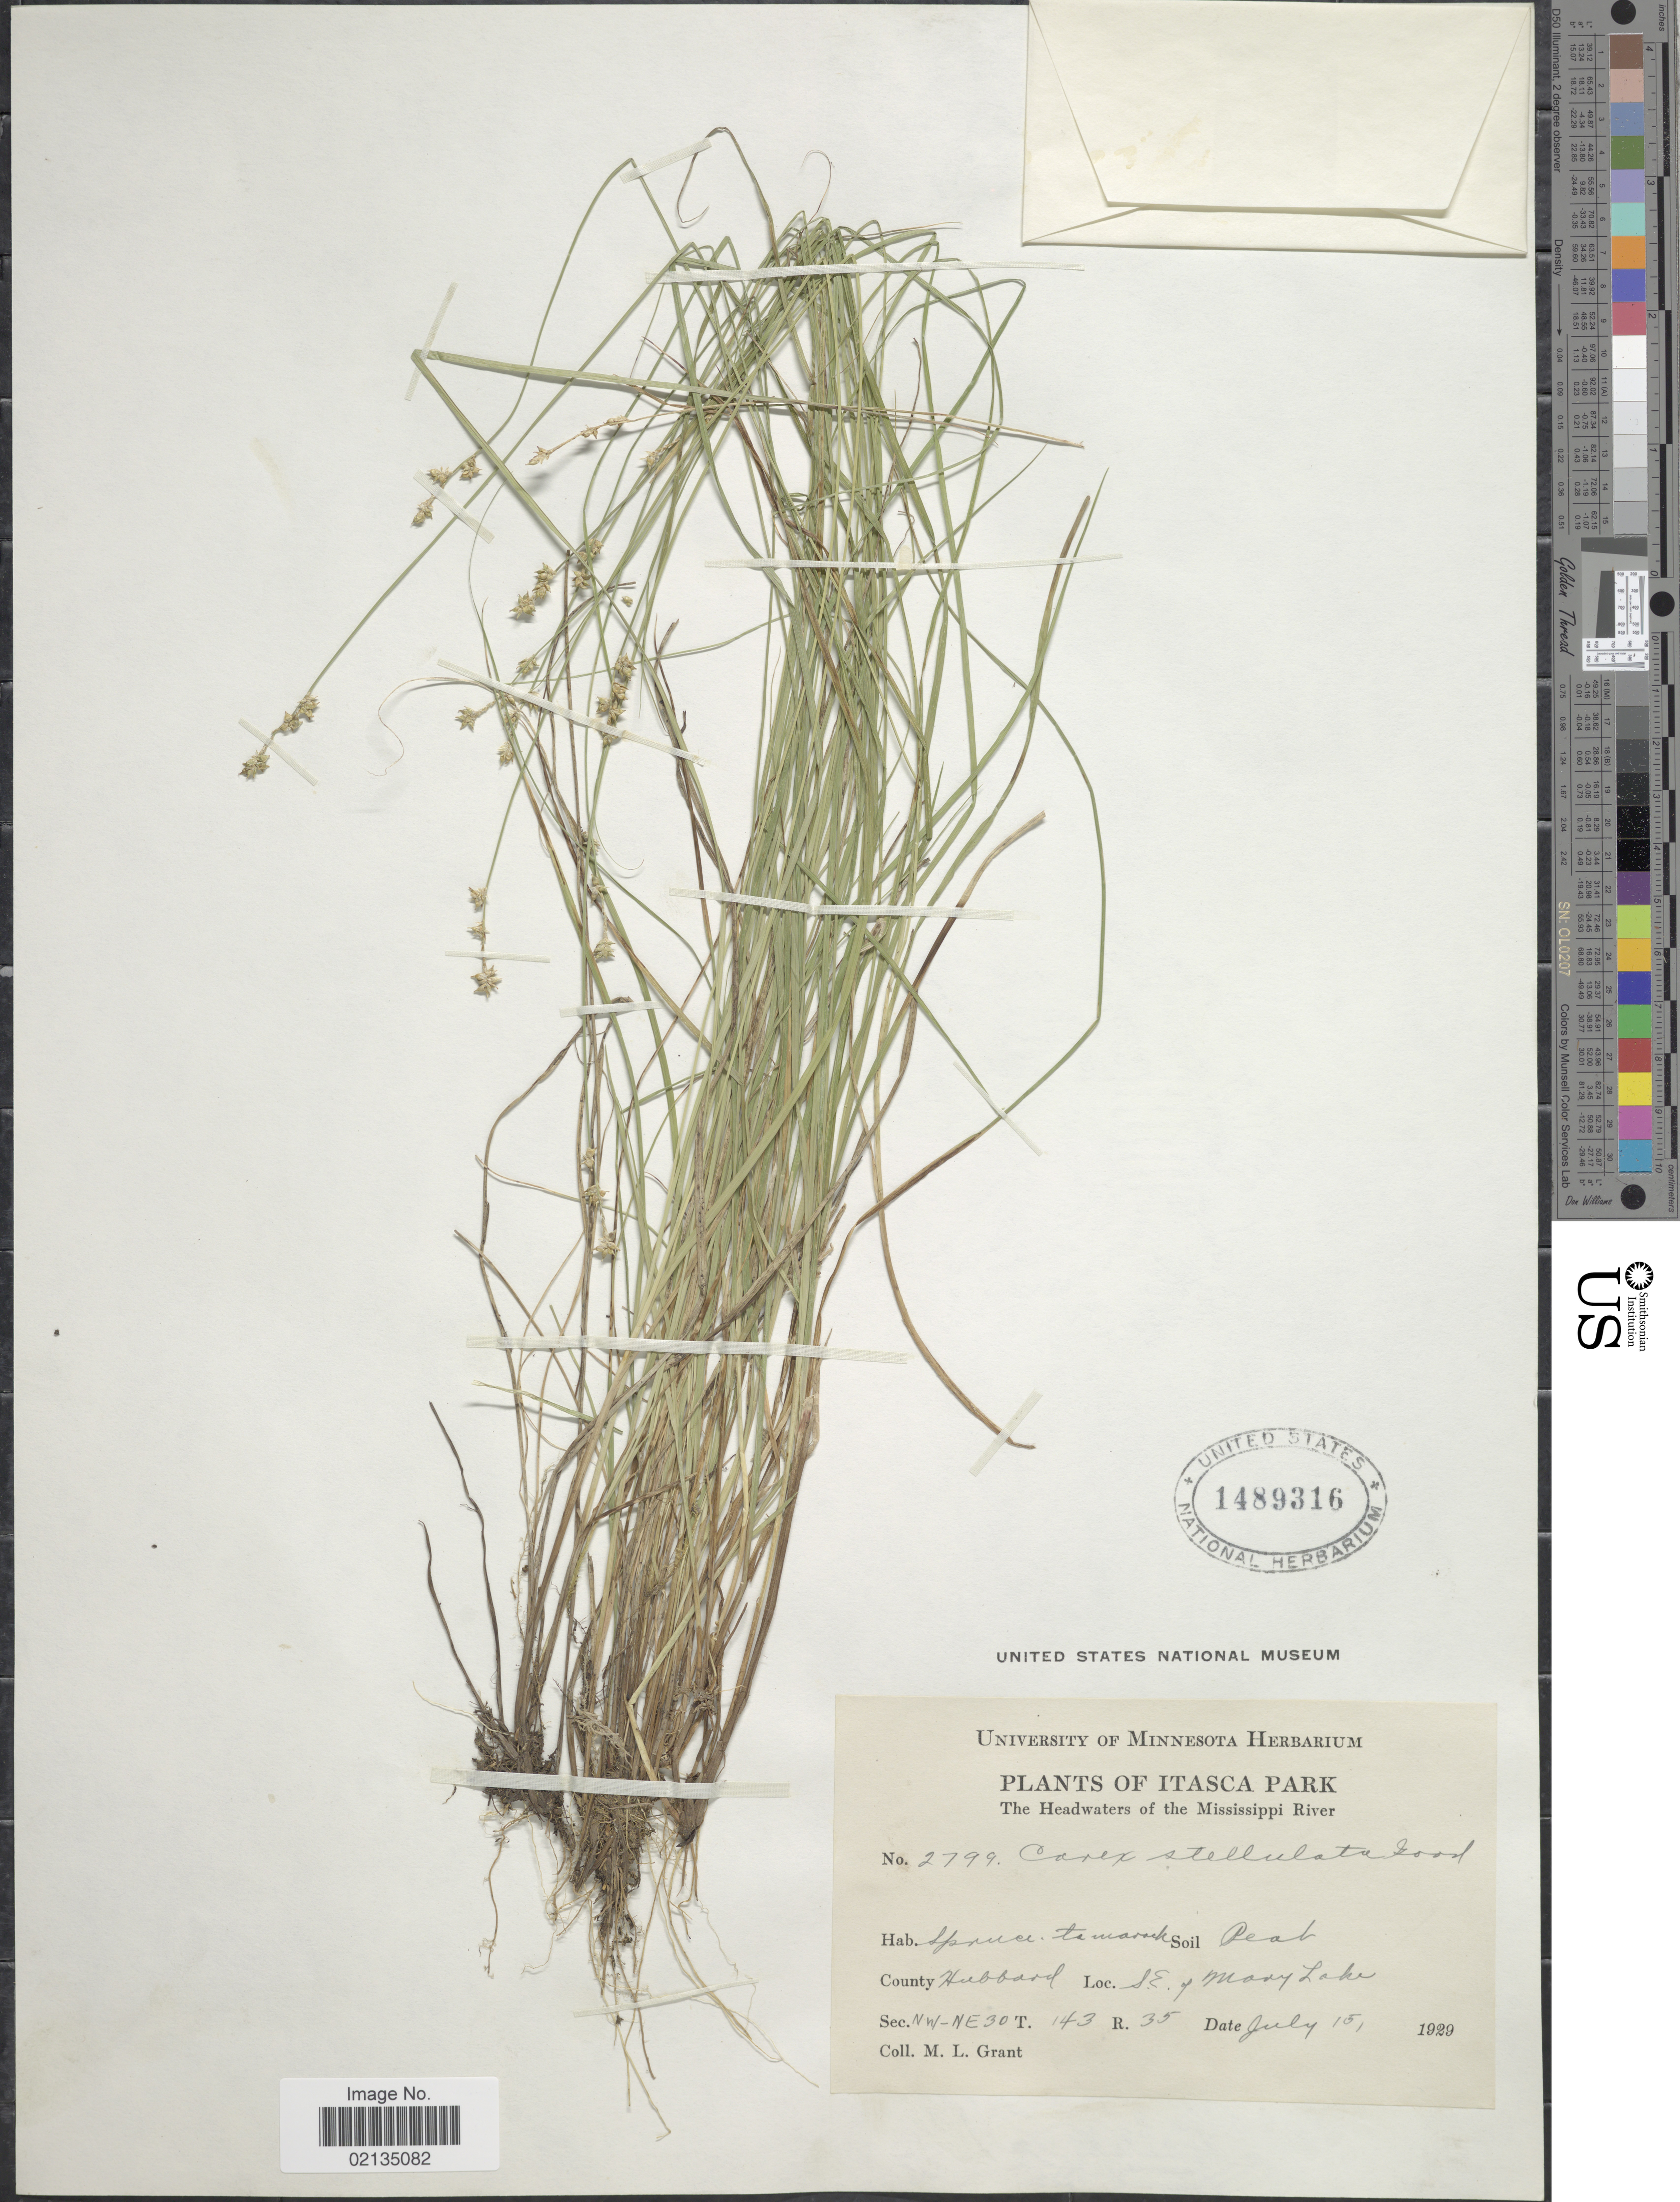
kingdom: Plantae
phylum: Tracheophyta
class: Liliopsida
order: Poales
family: Cyperaceae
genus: Carex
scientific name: Carex echinata subsp. echinata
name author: Murray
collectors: M. L. Grant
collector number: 2799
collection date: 1929-07-15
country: United States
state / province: Minnesota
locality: Itasca Park, The headwaters of the Mississippi River, Spruce to marsh, Soil Peak. County, Hubbard S.E. of Mary Lake. NW-NE-30T, T143 R.35.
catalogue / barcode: US 1489316